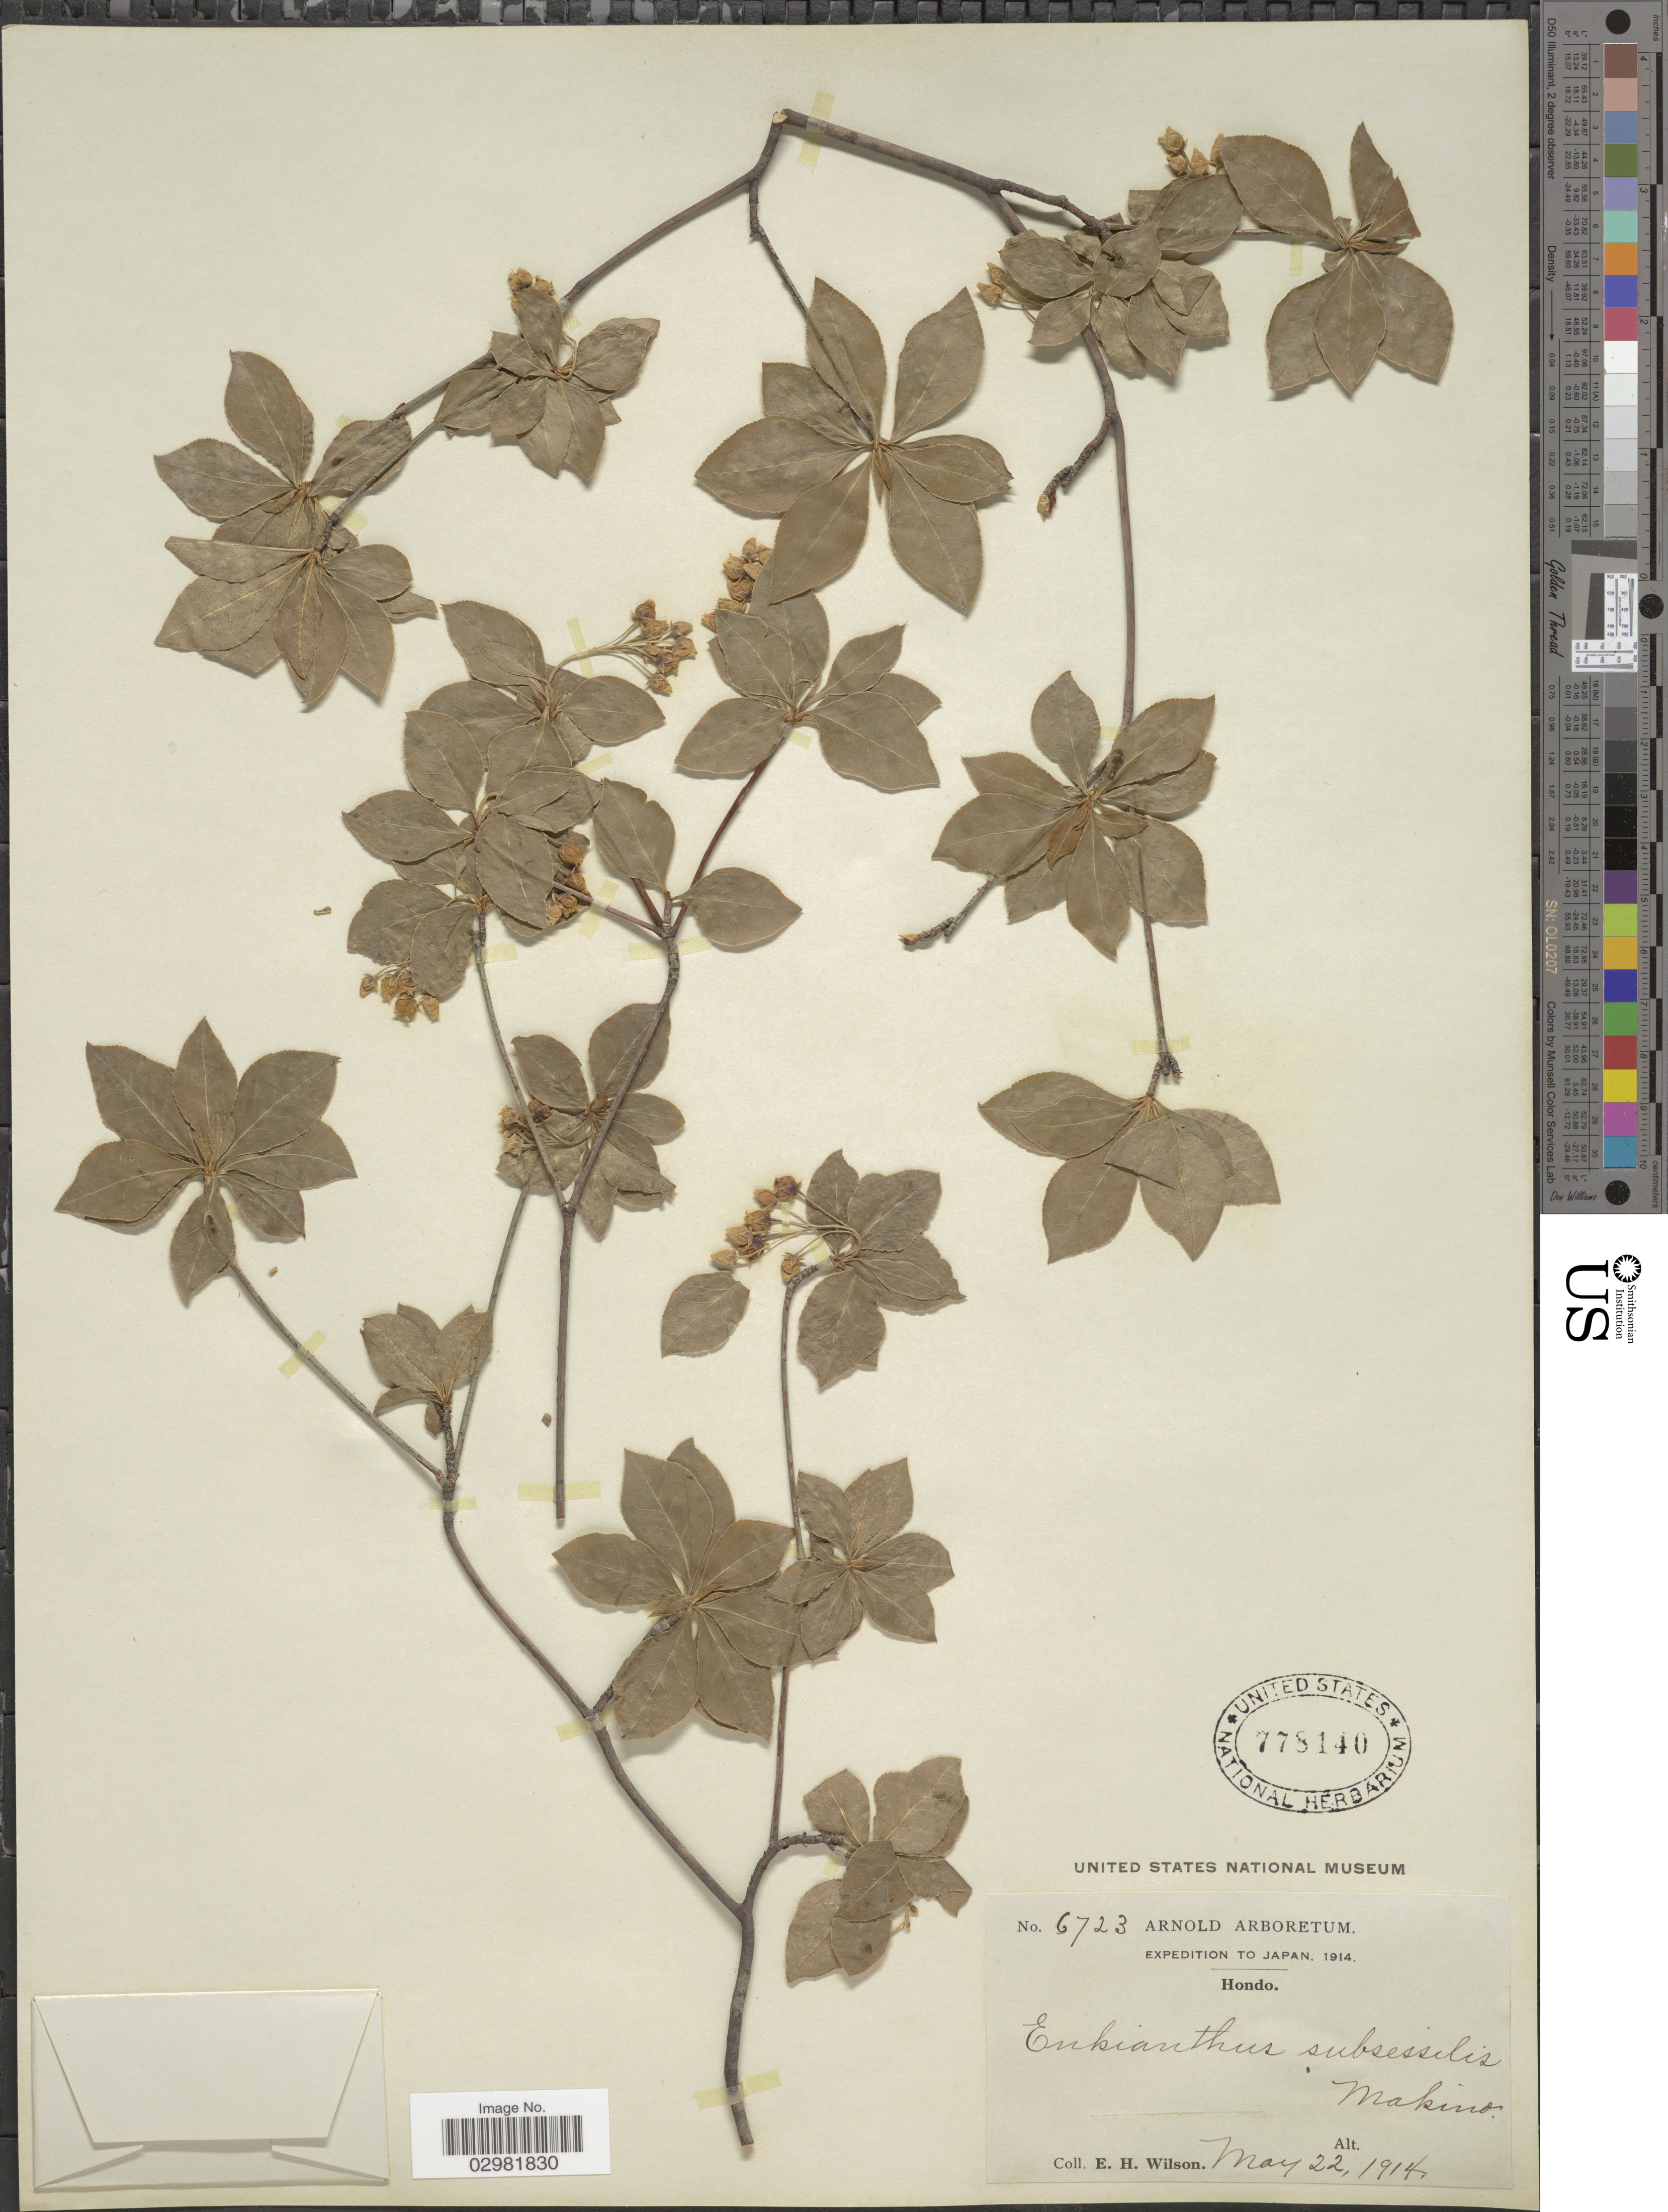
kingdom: Plantae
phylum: Tracheophyta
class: Magnoliopsida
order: Ericales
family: Ericaceae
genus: Enkianthus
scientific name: Enkianthus subsessilis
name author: (Maxim.) Makino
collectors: E. Wilson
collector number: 6723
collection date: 1914-05-22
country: Japan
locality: Hondo.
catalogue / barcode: US 778140